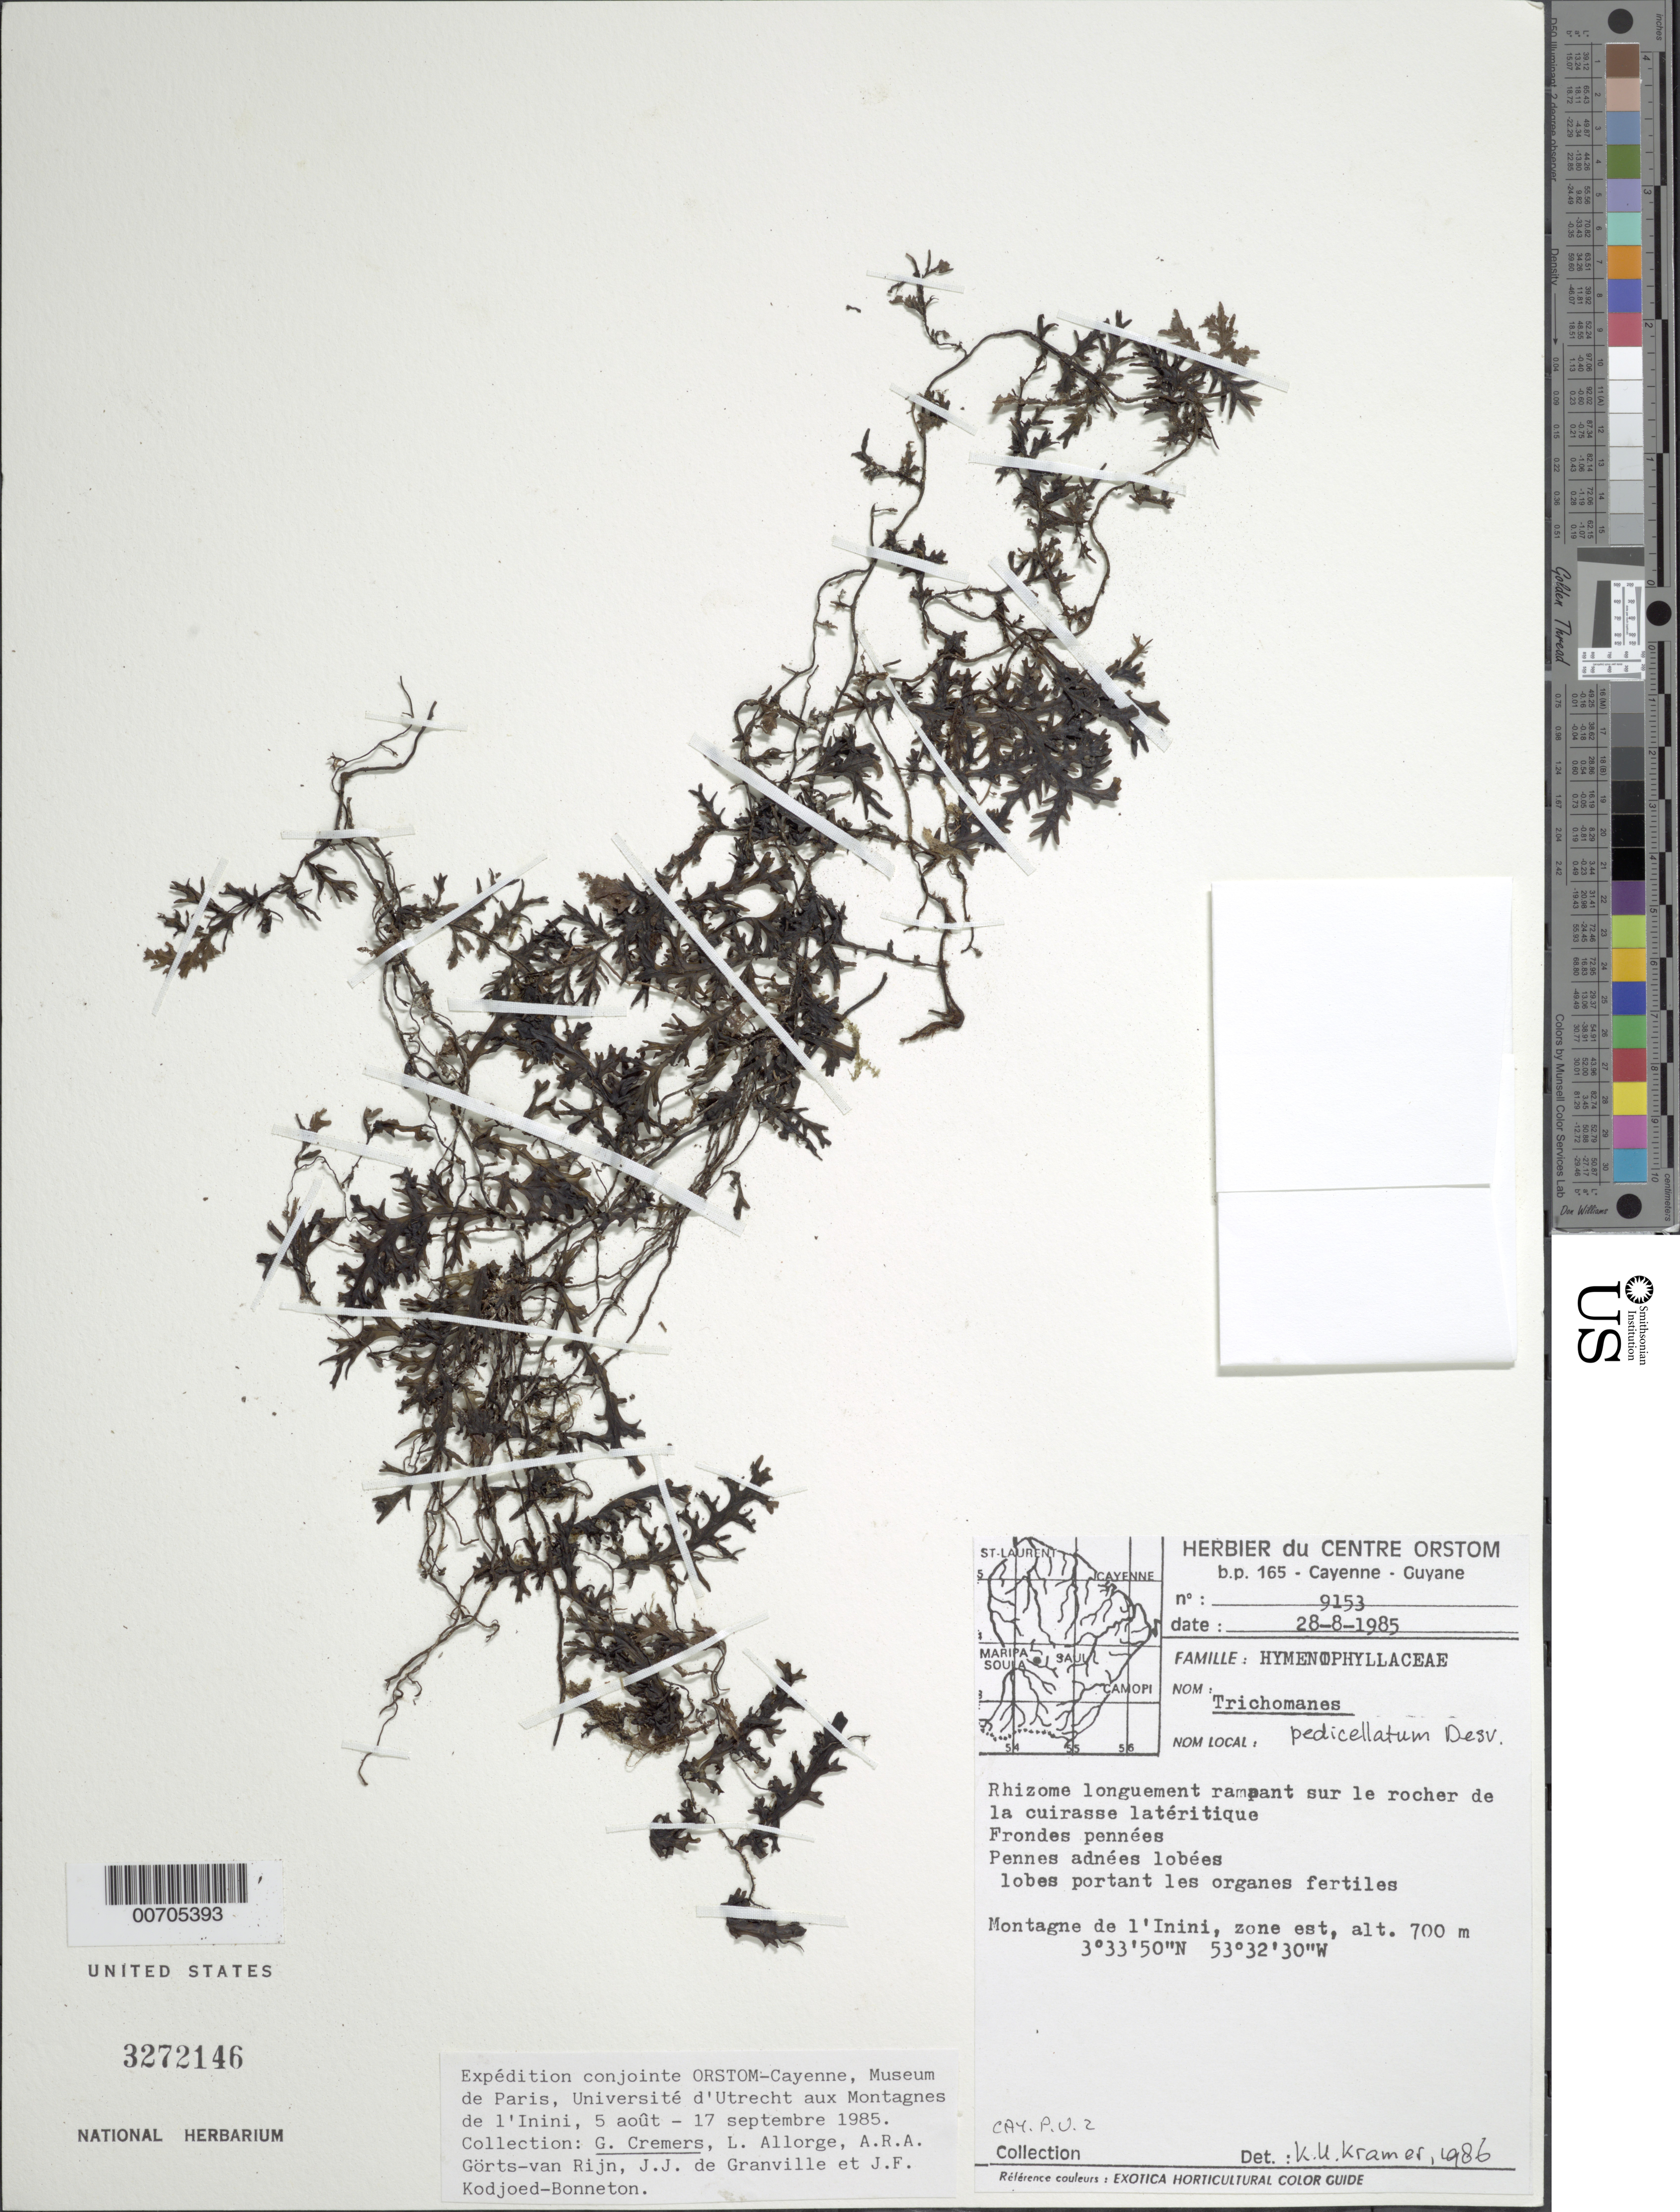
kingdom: Plantae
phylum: Tracheophyta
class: Polypodiopsida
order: Hymenophyllales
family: Hymenophyllaceae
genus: Trichomanes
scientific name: Trichomanes pedicellatum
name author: Desv.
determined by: Kramer, K. U.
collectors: G. Cremers et al.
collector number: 9153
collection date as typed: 28-Aug-85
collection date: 1985-08-28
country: French Guiana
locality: Montagnes Bellevue de l'Inini, zone orientale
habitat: Sur le rocher de la cuirasse lateritique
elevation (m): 700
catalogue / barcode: US 3272146